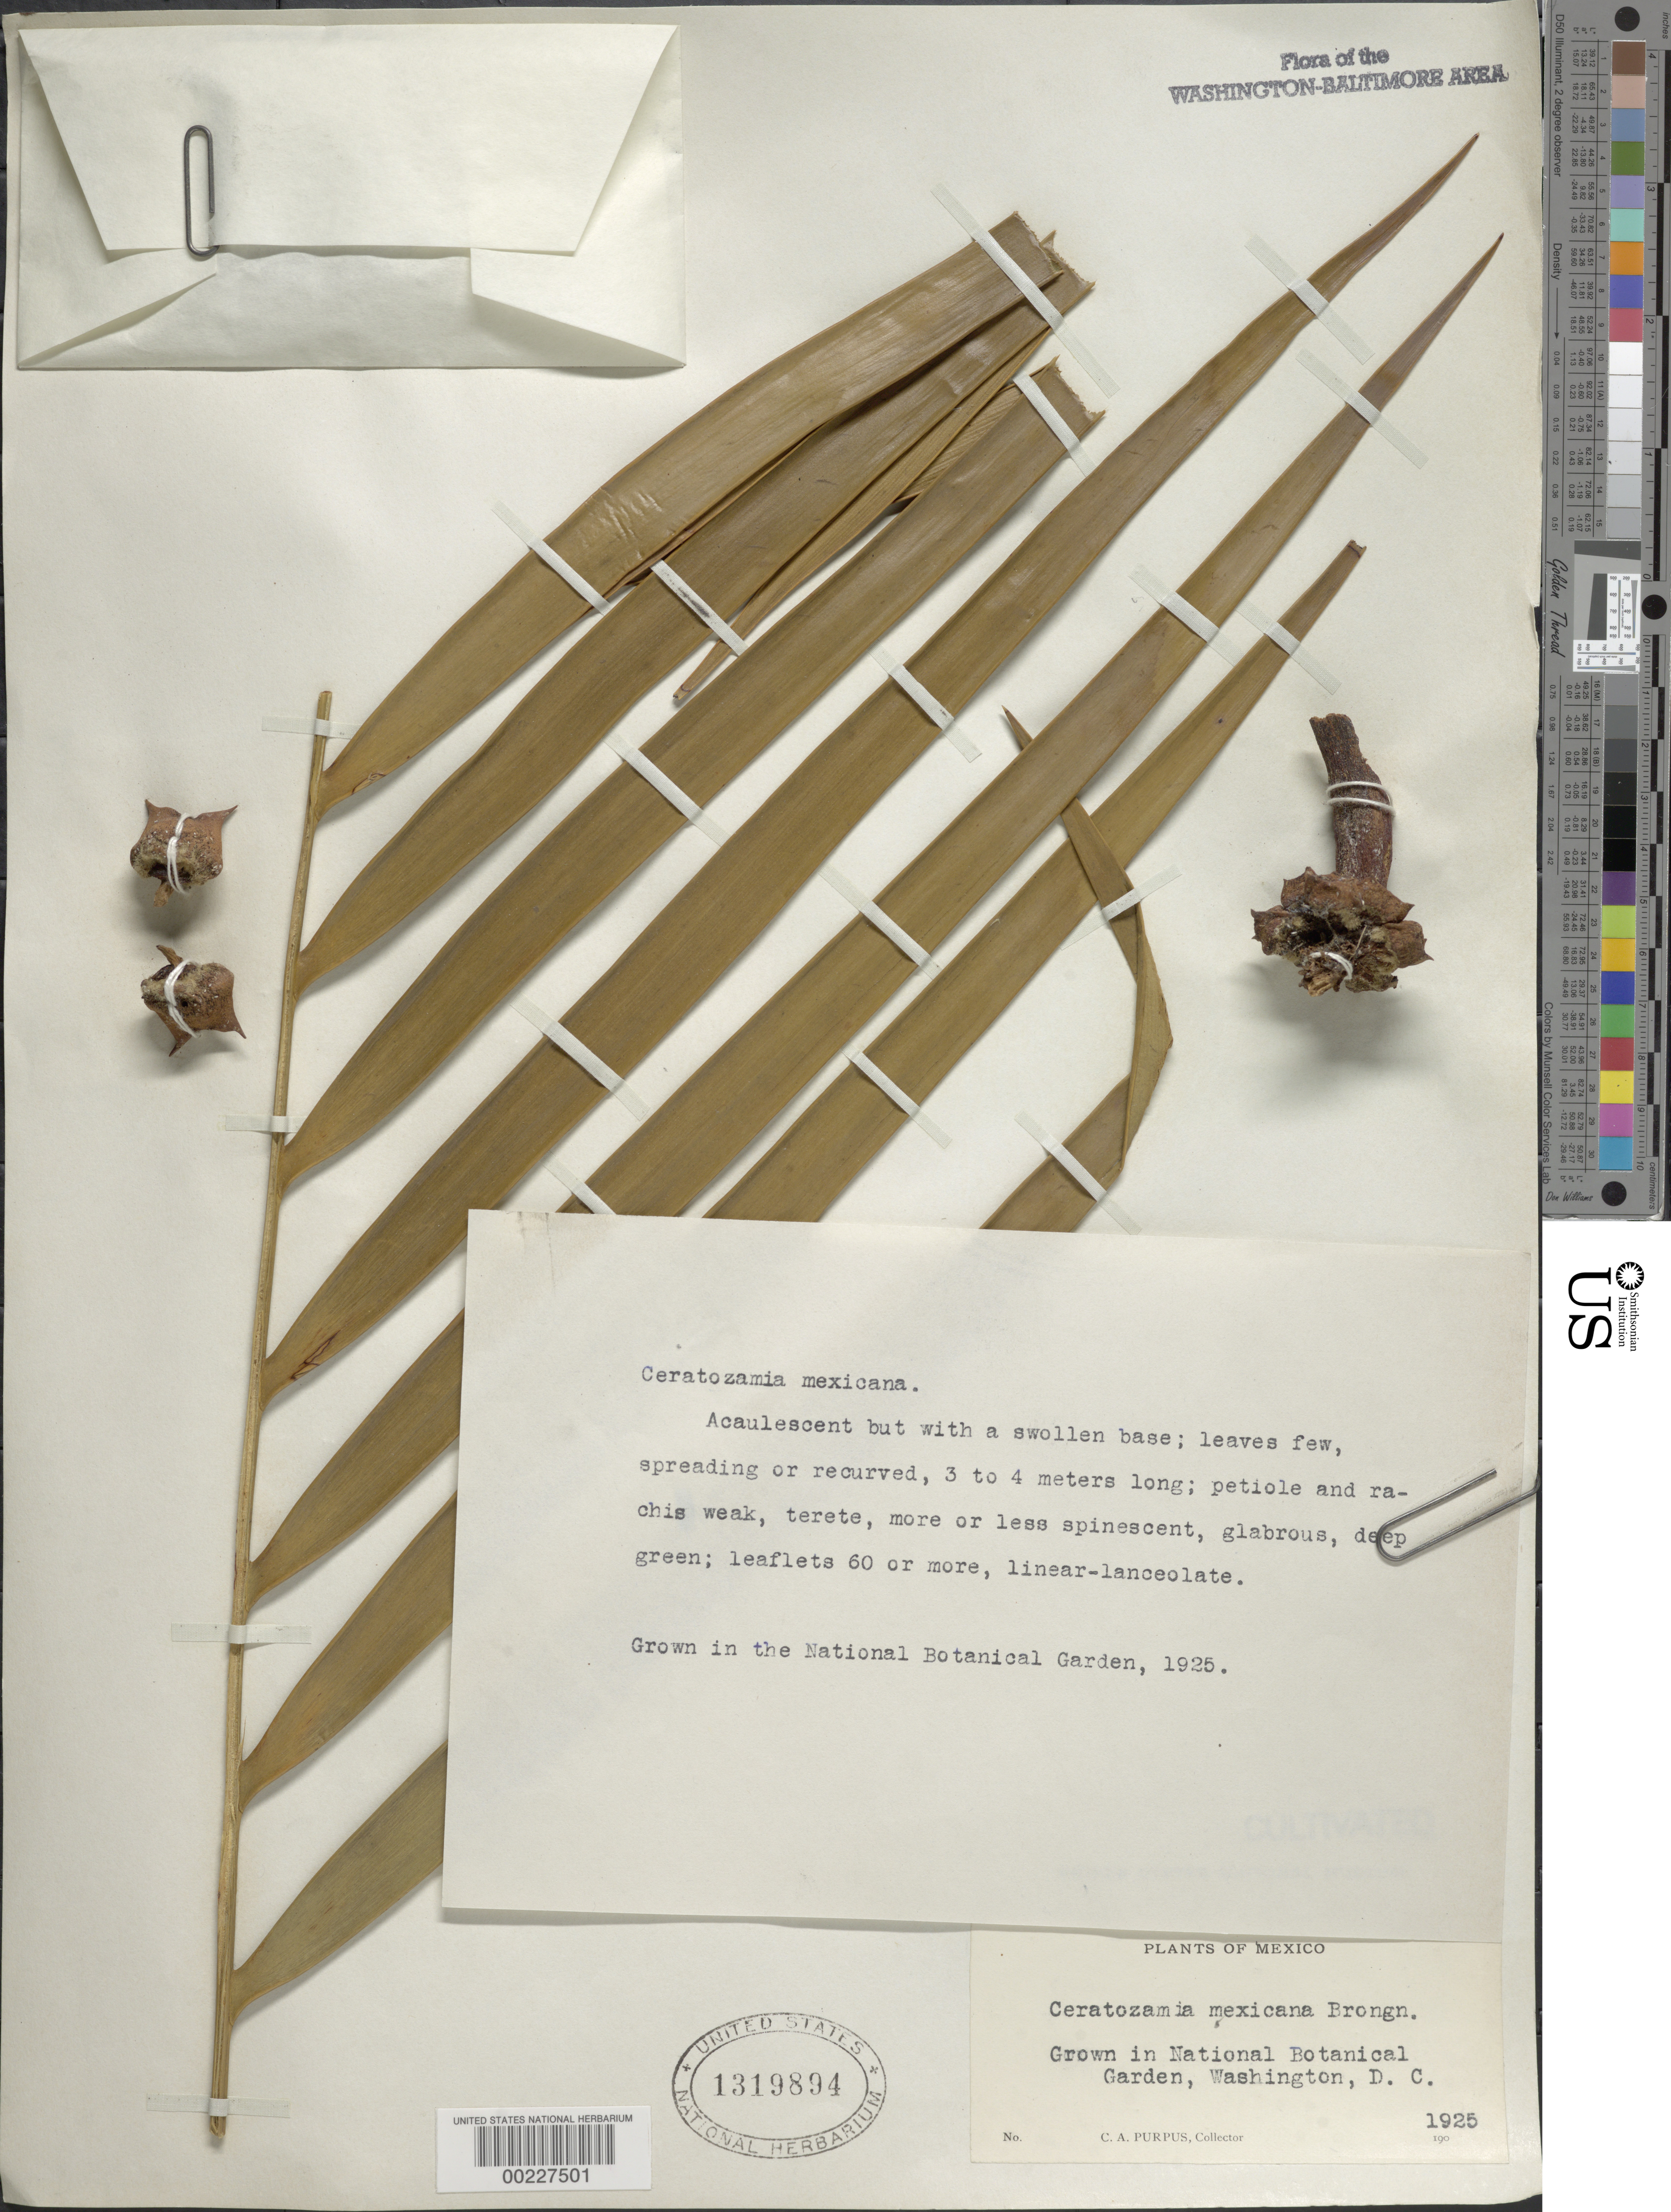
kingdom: Plantae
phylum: Tracheophyta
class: Cycadopsida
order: Cycadales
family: Zamiaceae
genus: Ceratozamia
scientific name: Ceratozamia mexicana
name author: Brongn.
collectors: C. A. Purpus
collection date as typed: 1925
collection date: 1925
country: United States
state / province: District of Columbia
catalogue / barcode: US 1319894